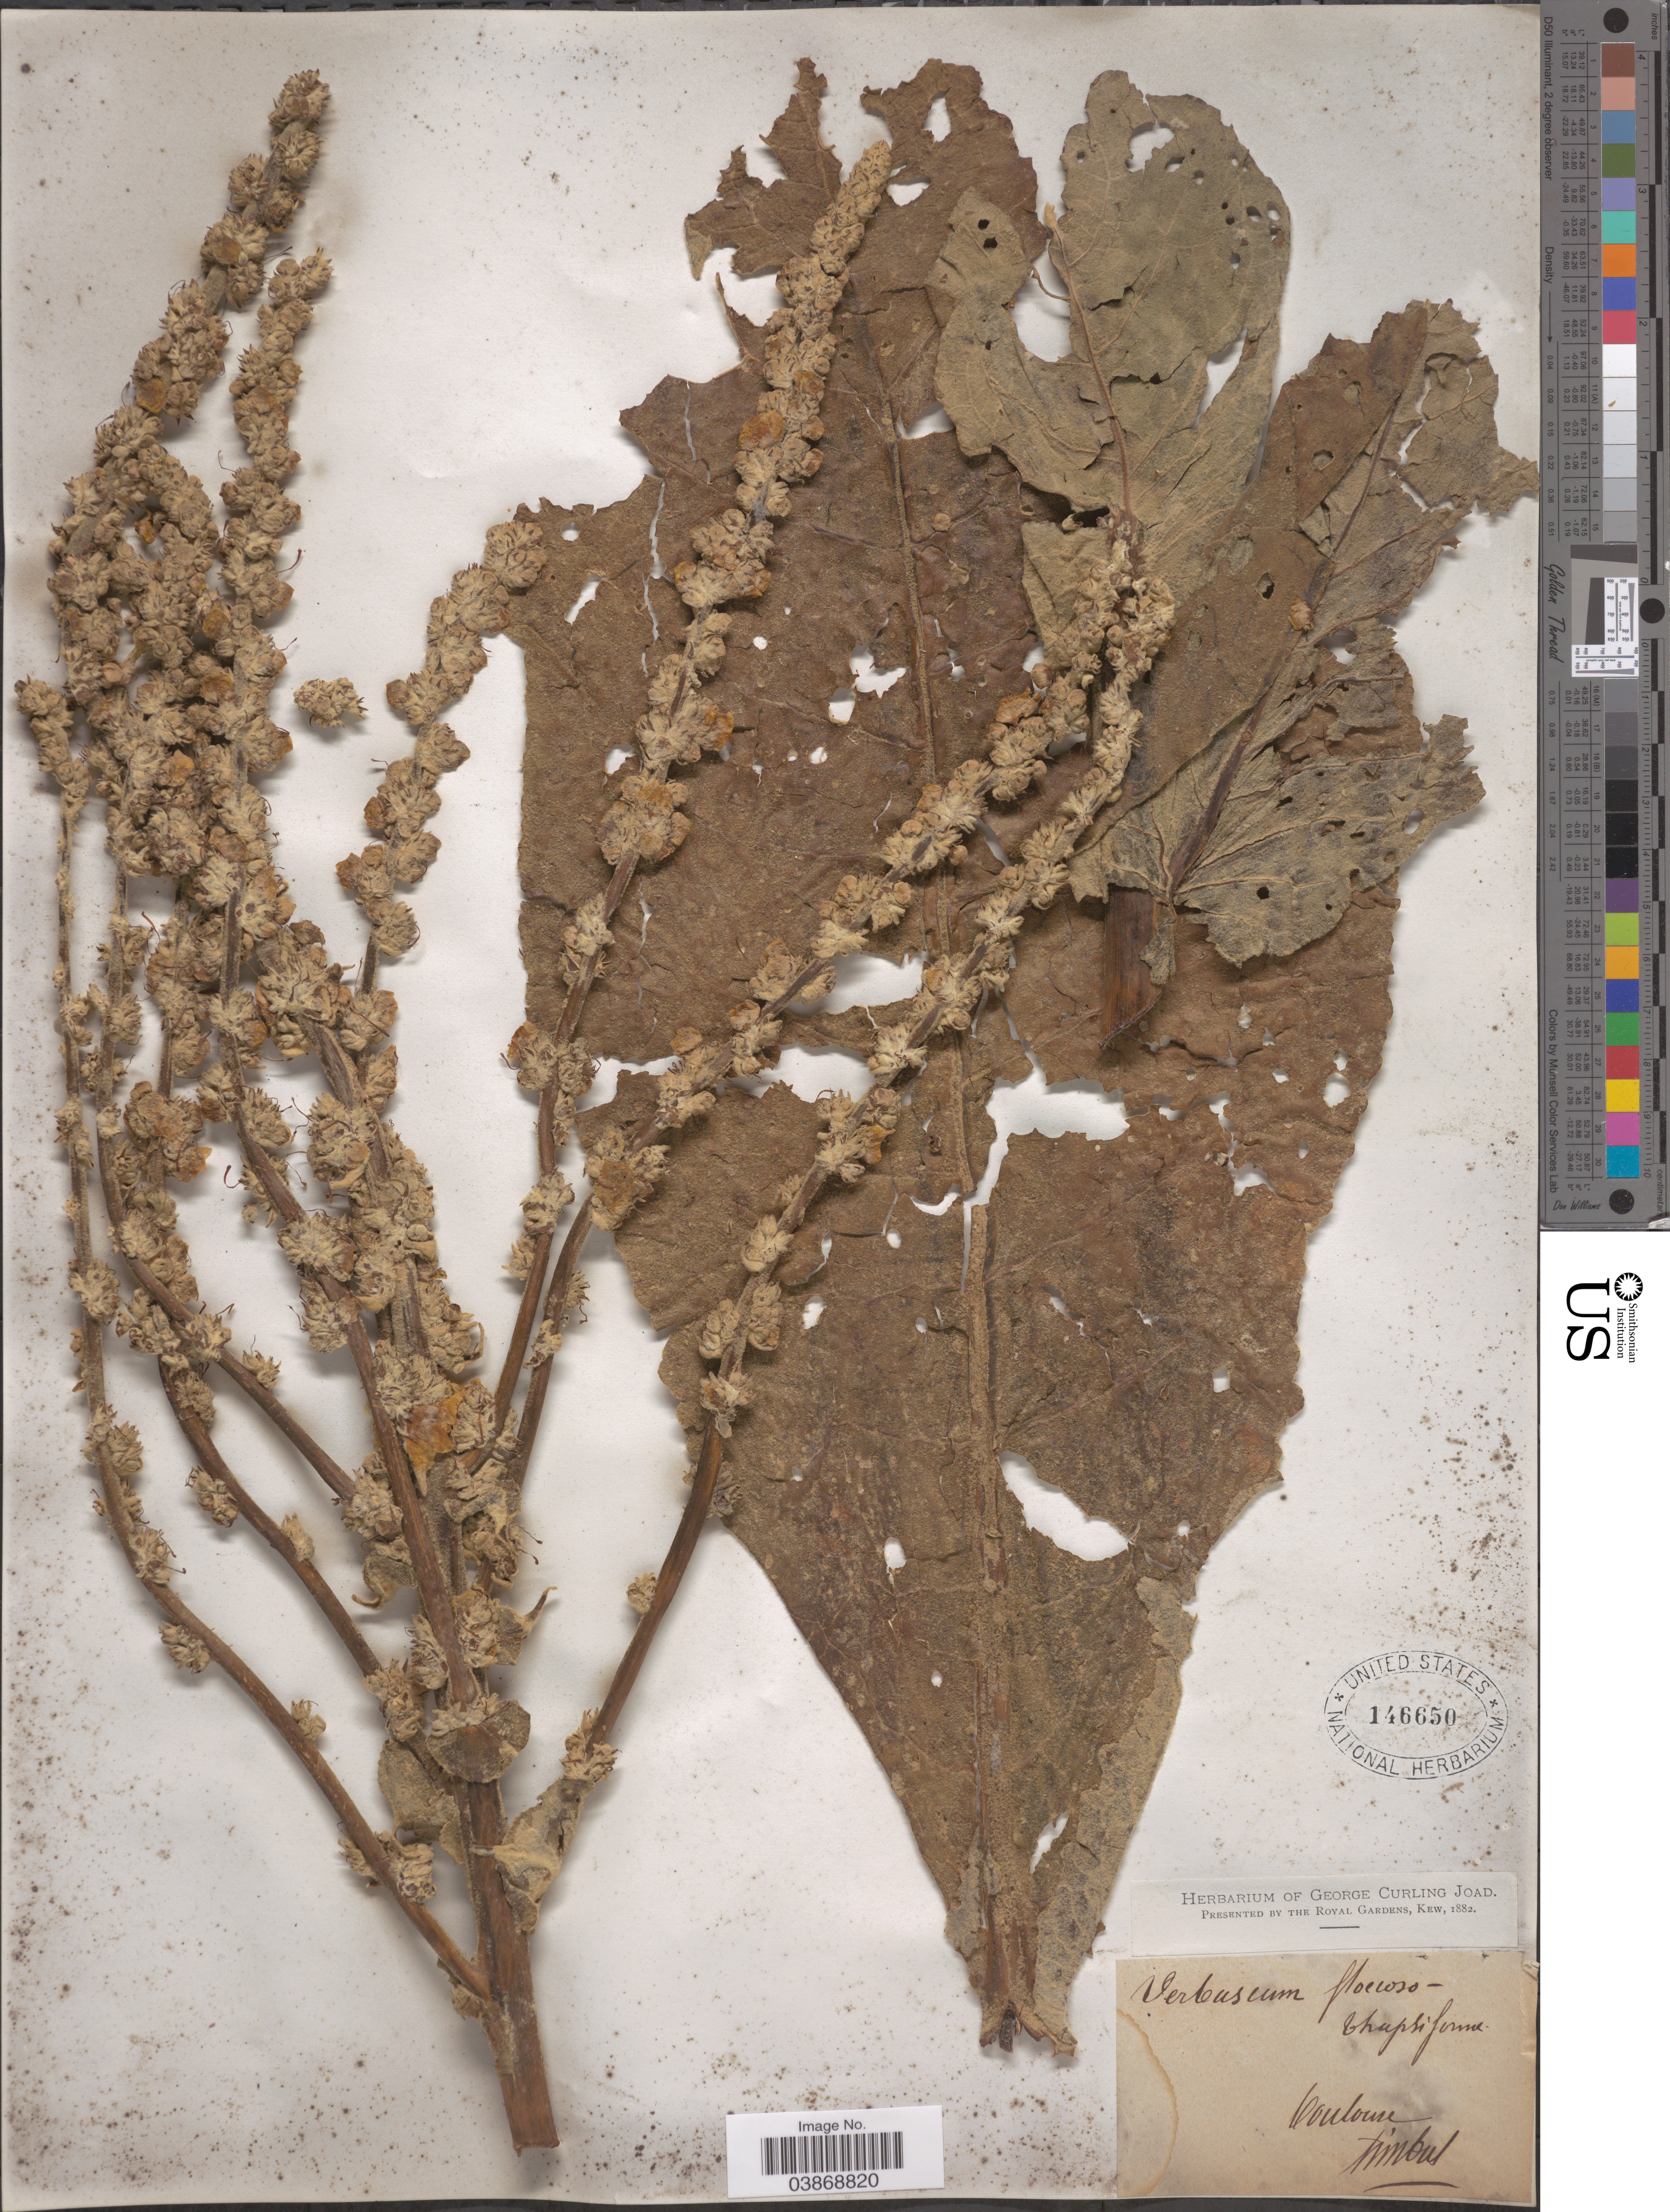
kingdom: Plantae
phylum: Tracheophyta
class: Magnoliopsida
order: Lamiales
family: Scrophulariaceae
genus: Verbascum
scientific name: Verbascum sp.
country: France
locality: Toulouse.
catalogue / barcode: US 146650